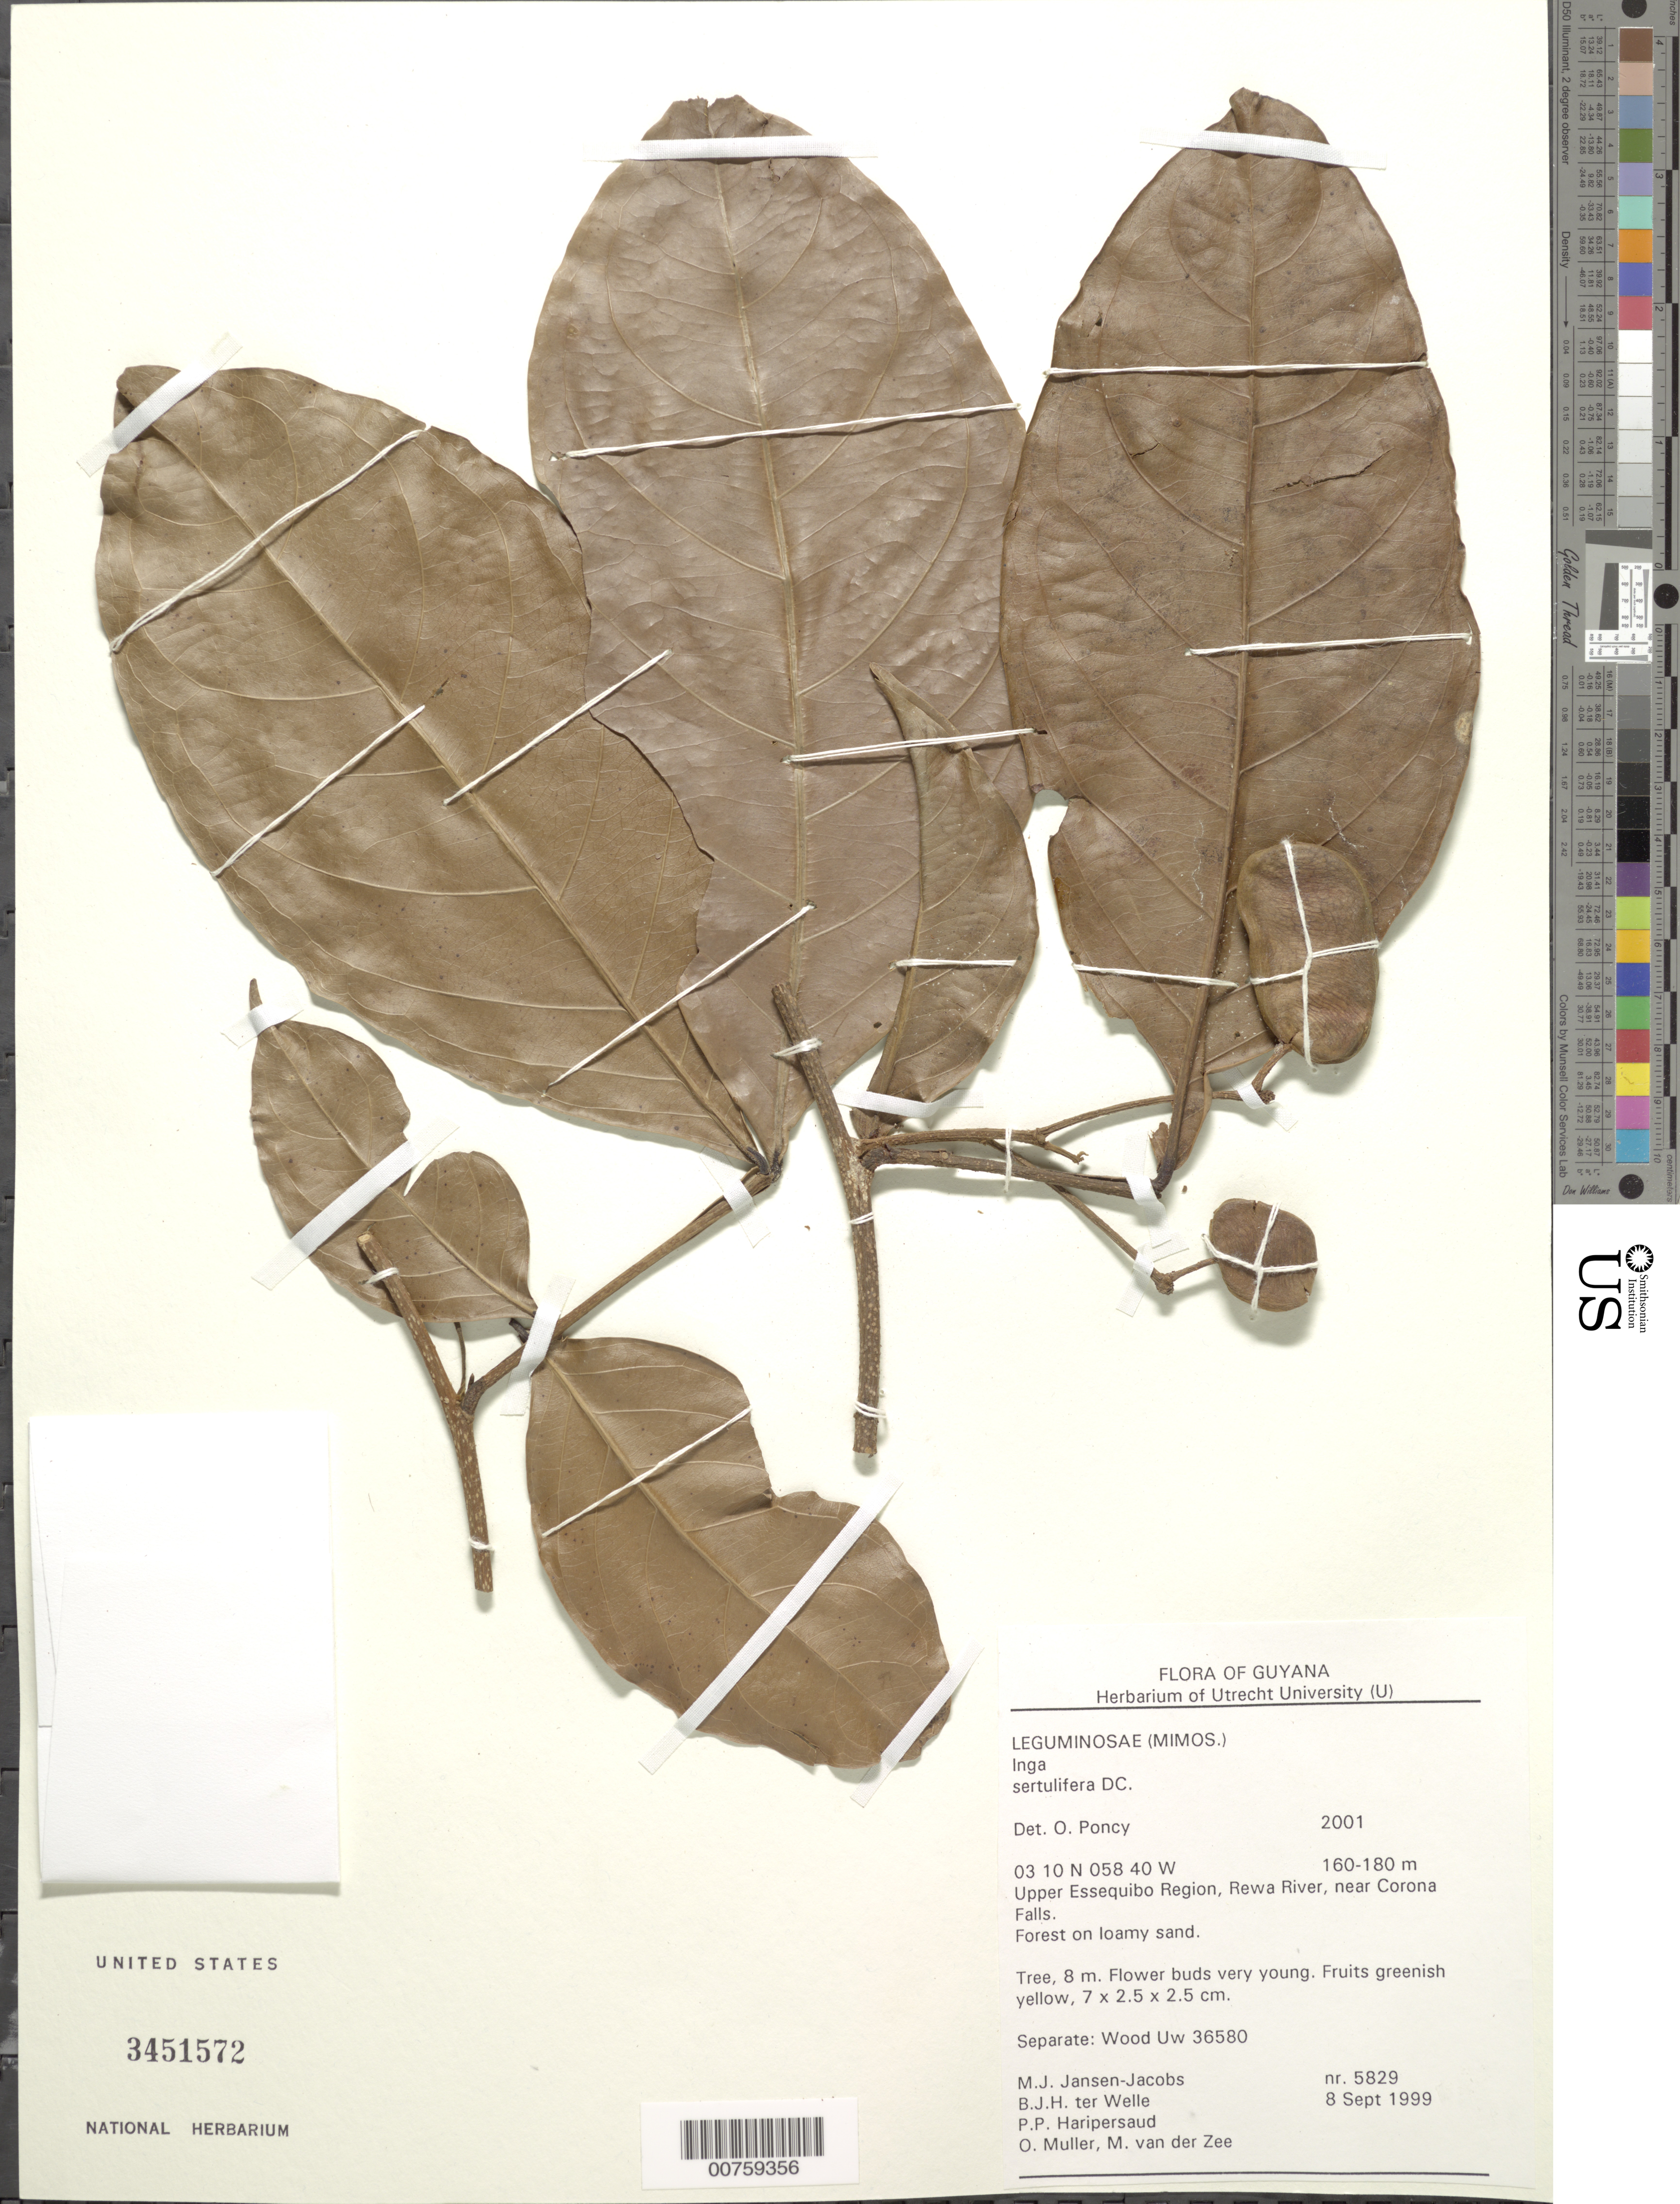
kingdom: Plantae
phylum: Tracheophyta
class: Magnoliopsida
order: Fabales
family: Fabaceae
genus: Inga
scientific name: Inga sertulifera subsp. sertulifera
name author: DC.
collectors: M. J. Jansen-Jacobs, B. Welle, P. Haripersaud, O. Muller & M. van der Zee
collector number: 5829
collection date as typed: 8-Sep-99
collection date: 1999-09-08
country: Guyana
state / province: U. Takutu-U. Essequibo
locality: Rewa River, near Corona Falls, Upper Essequibo Region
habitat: Forest on loamy sand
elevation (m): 160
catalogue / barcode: US 3451572